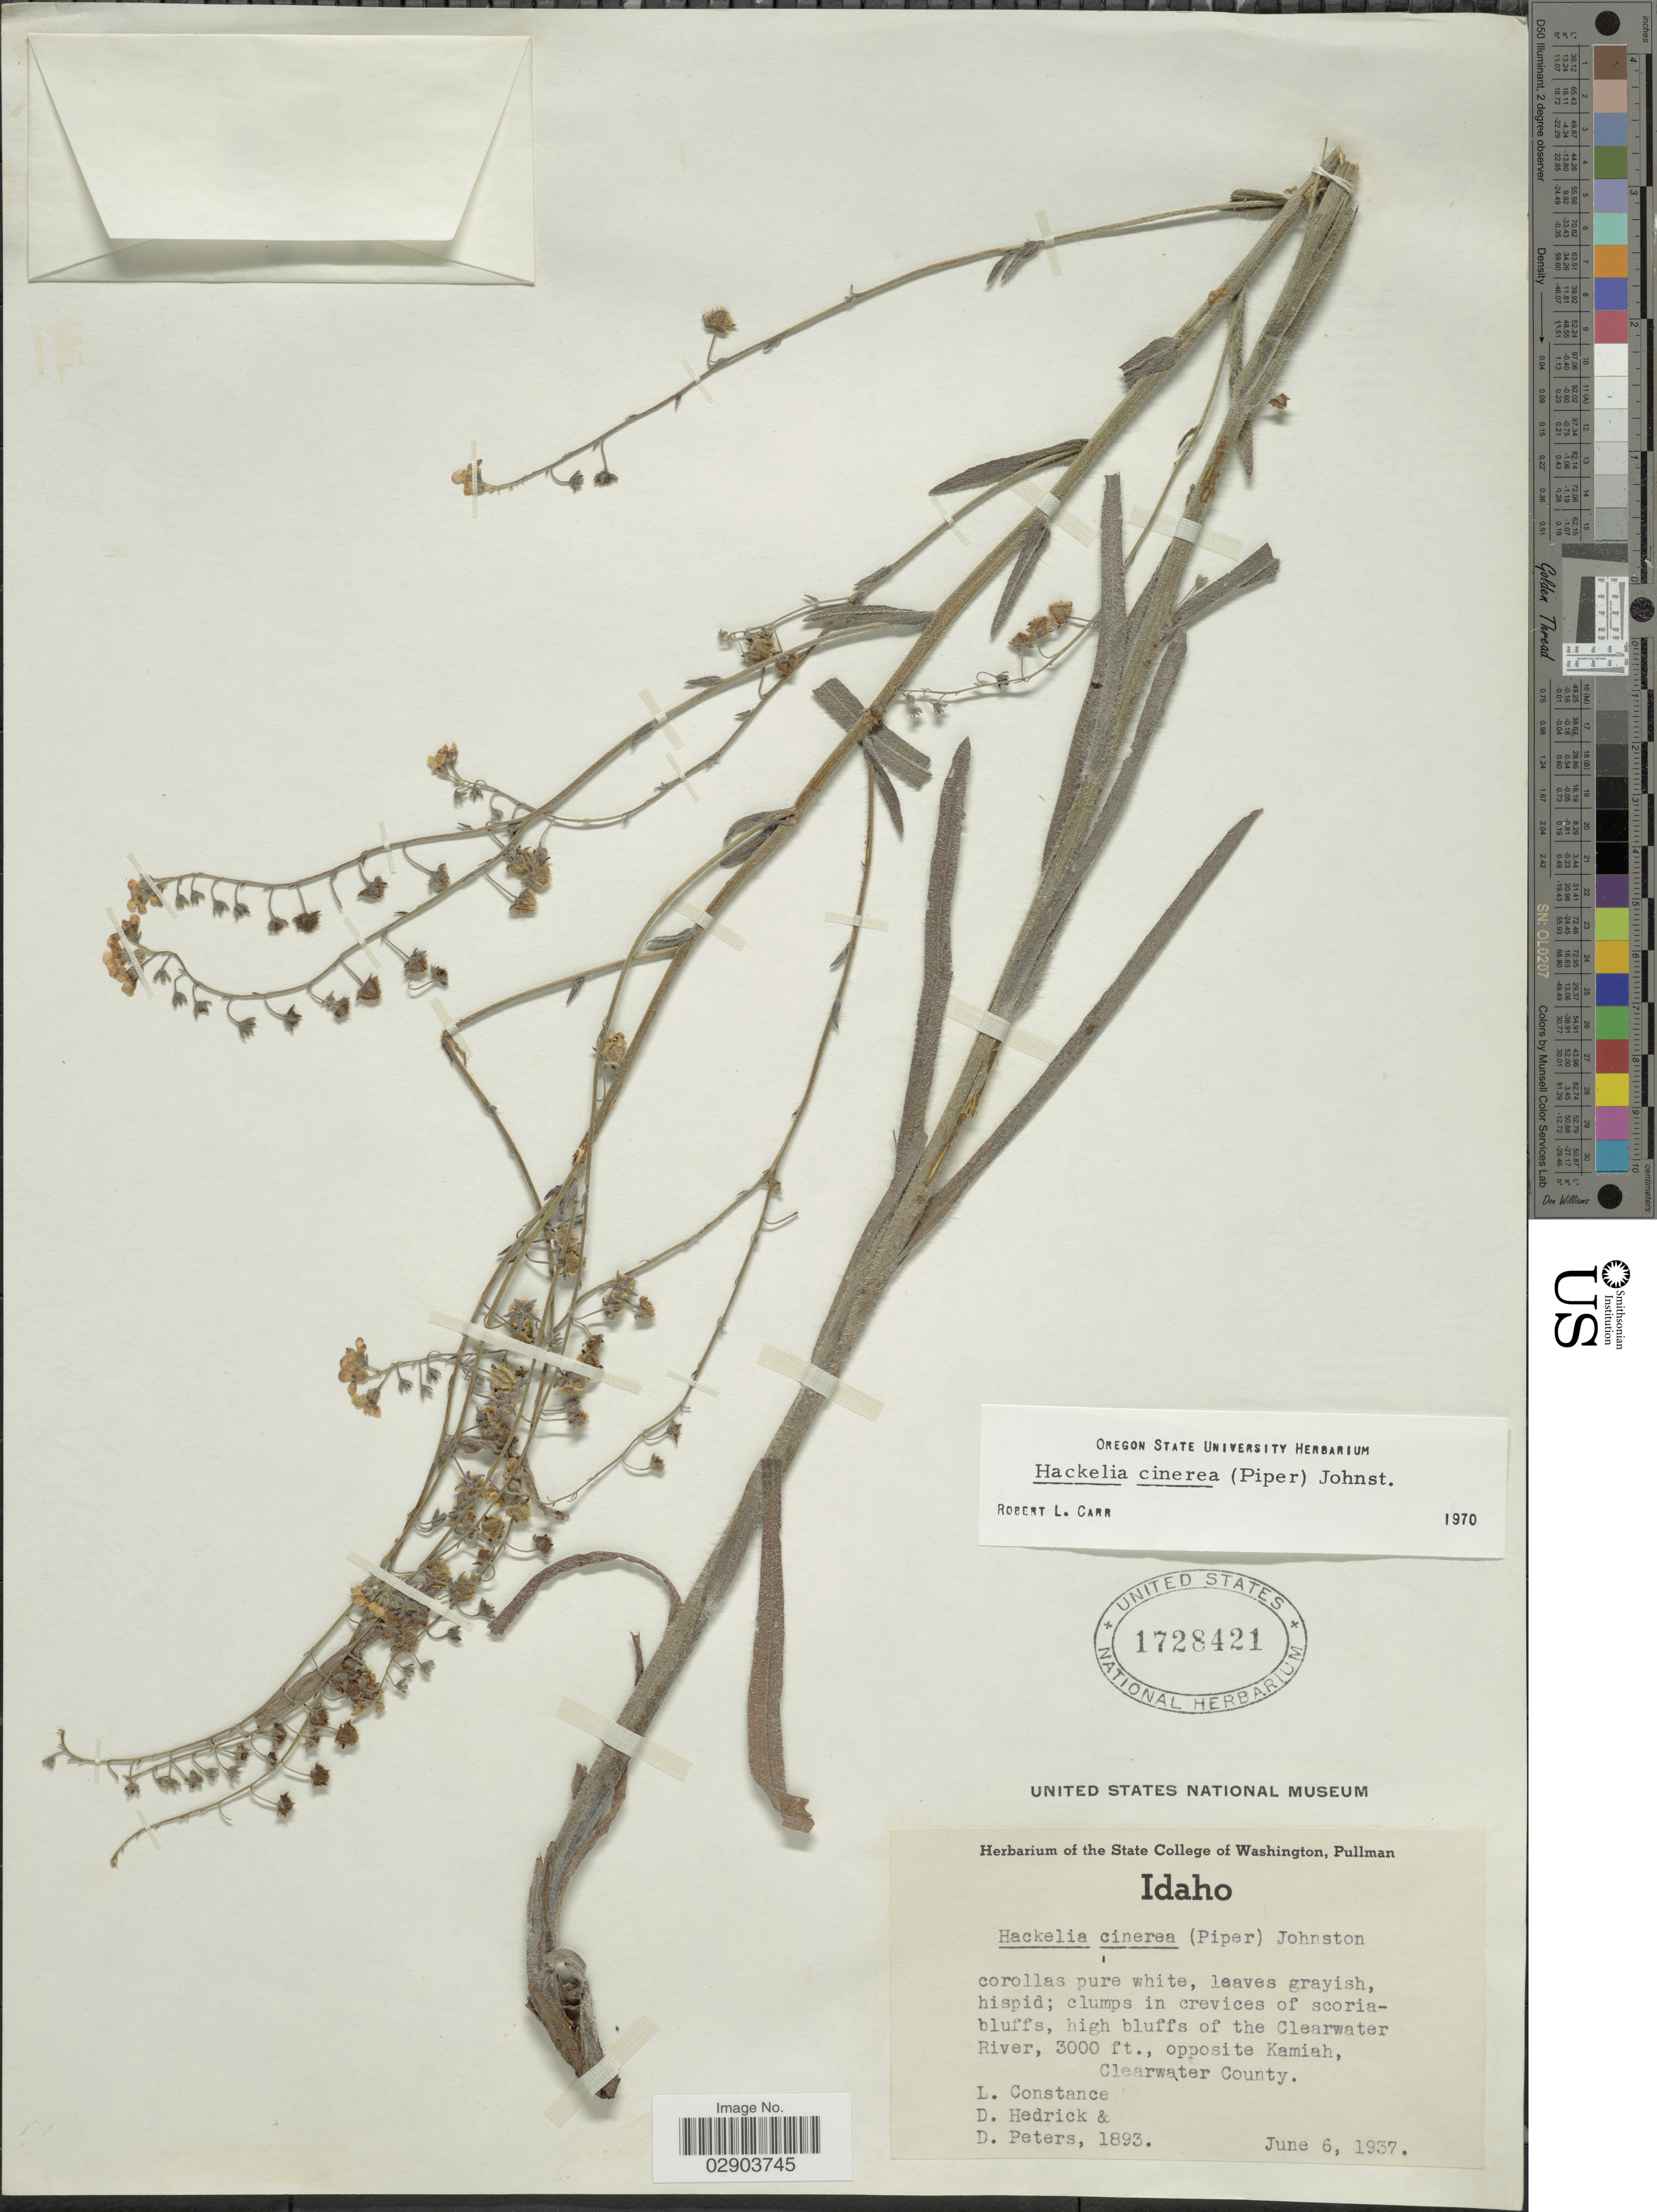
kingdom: Plantae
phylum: Tracheophyta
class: Magnoliopsida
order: Boraginales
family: Boraginaceae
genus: Hackelia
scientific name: Hackelia cinerea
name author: (Piper) I.M. Johnst.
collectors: L. Constance, D. Hedrick & D. Peters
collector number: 1893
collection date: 1937-06-06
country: United States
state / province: Idaho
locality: Clumps in crevices of scoria bluffs, high bluffs of the Clearwater River, opposite Kamiah, Clearwater County.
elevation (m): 914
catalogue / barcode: US 1728421